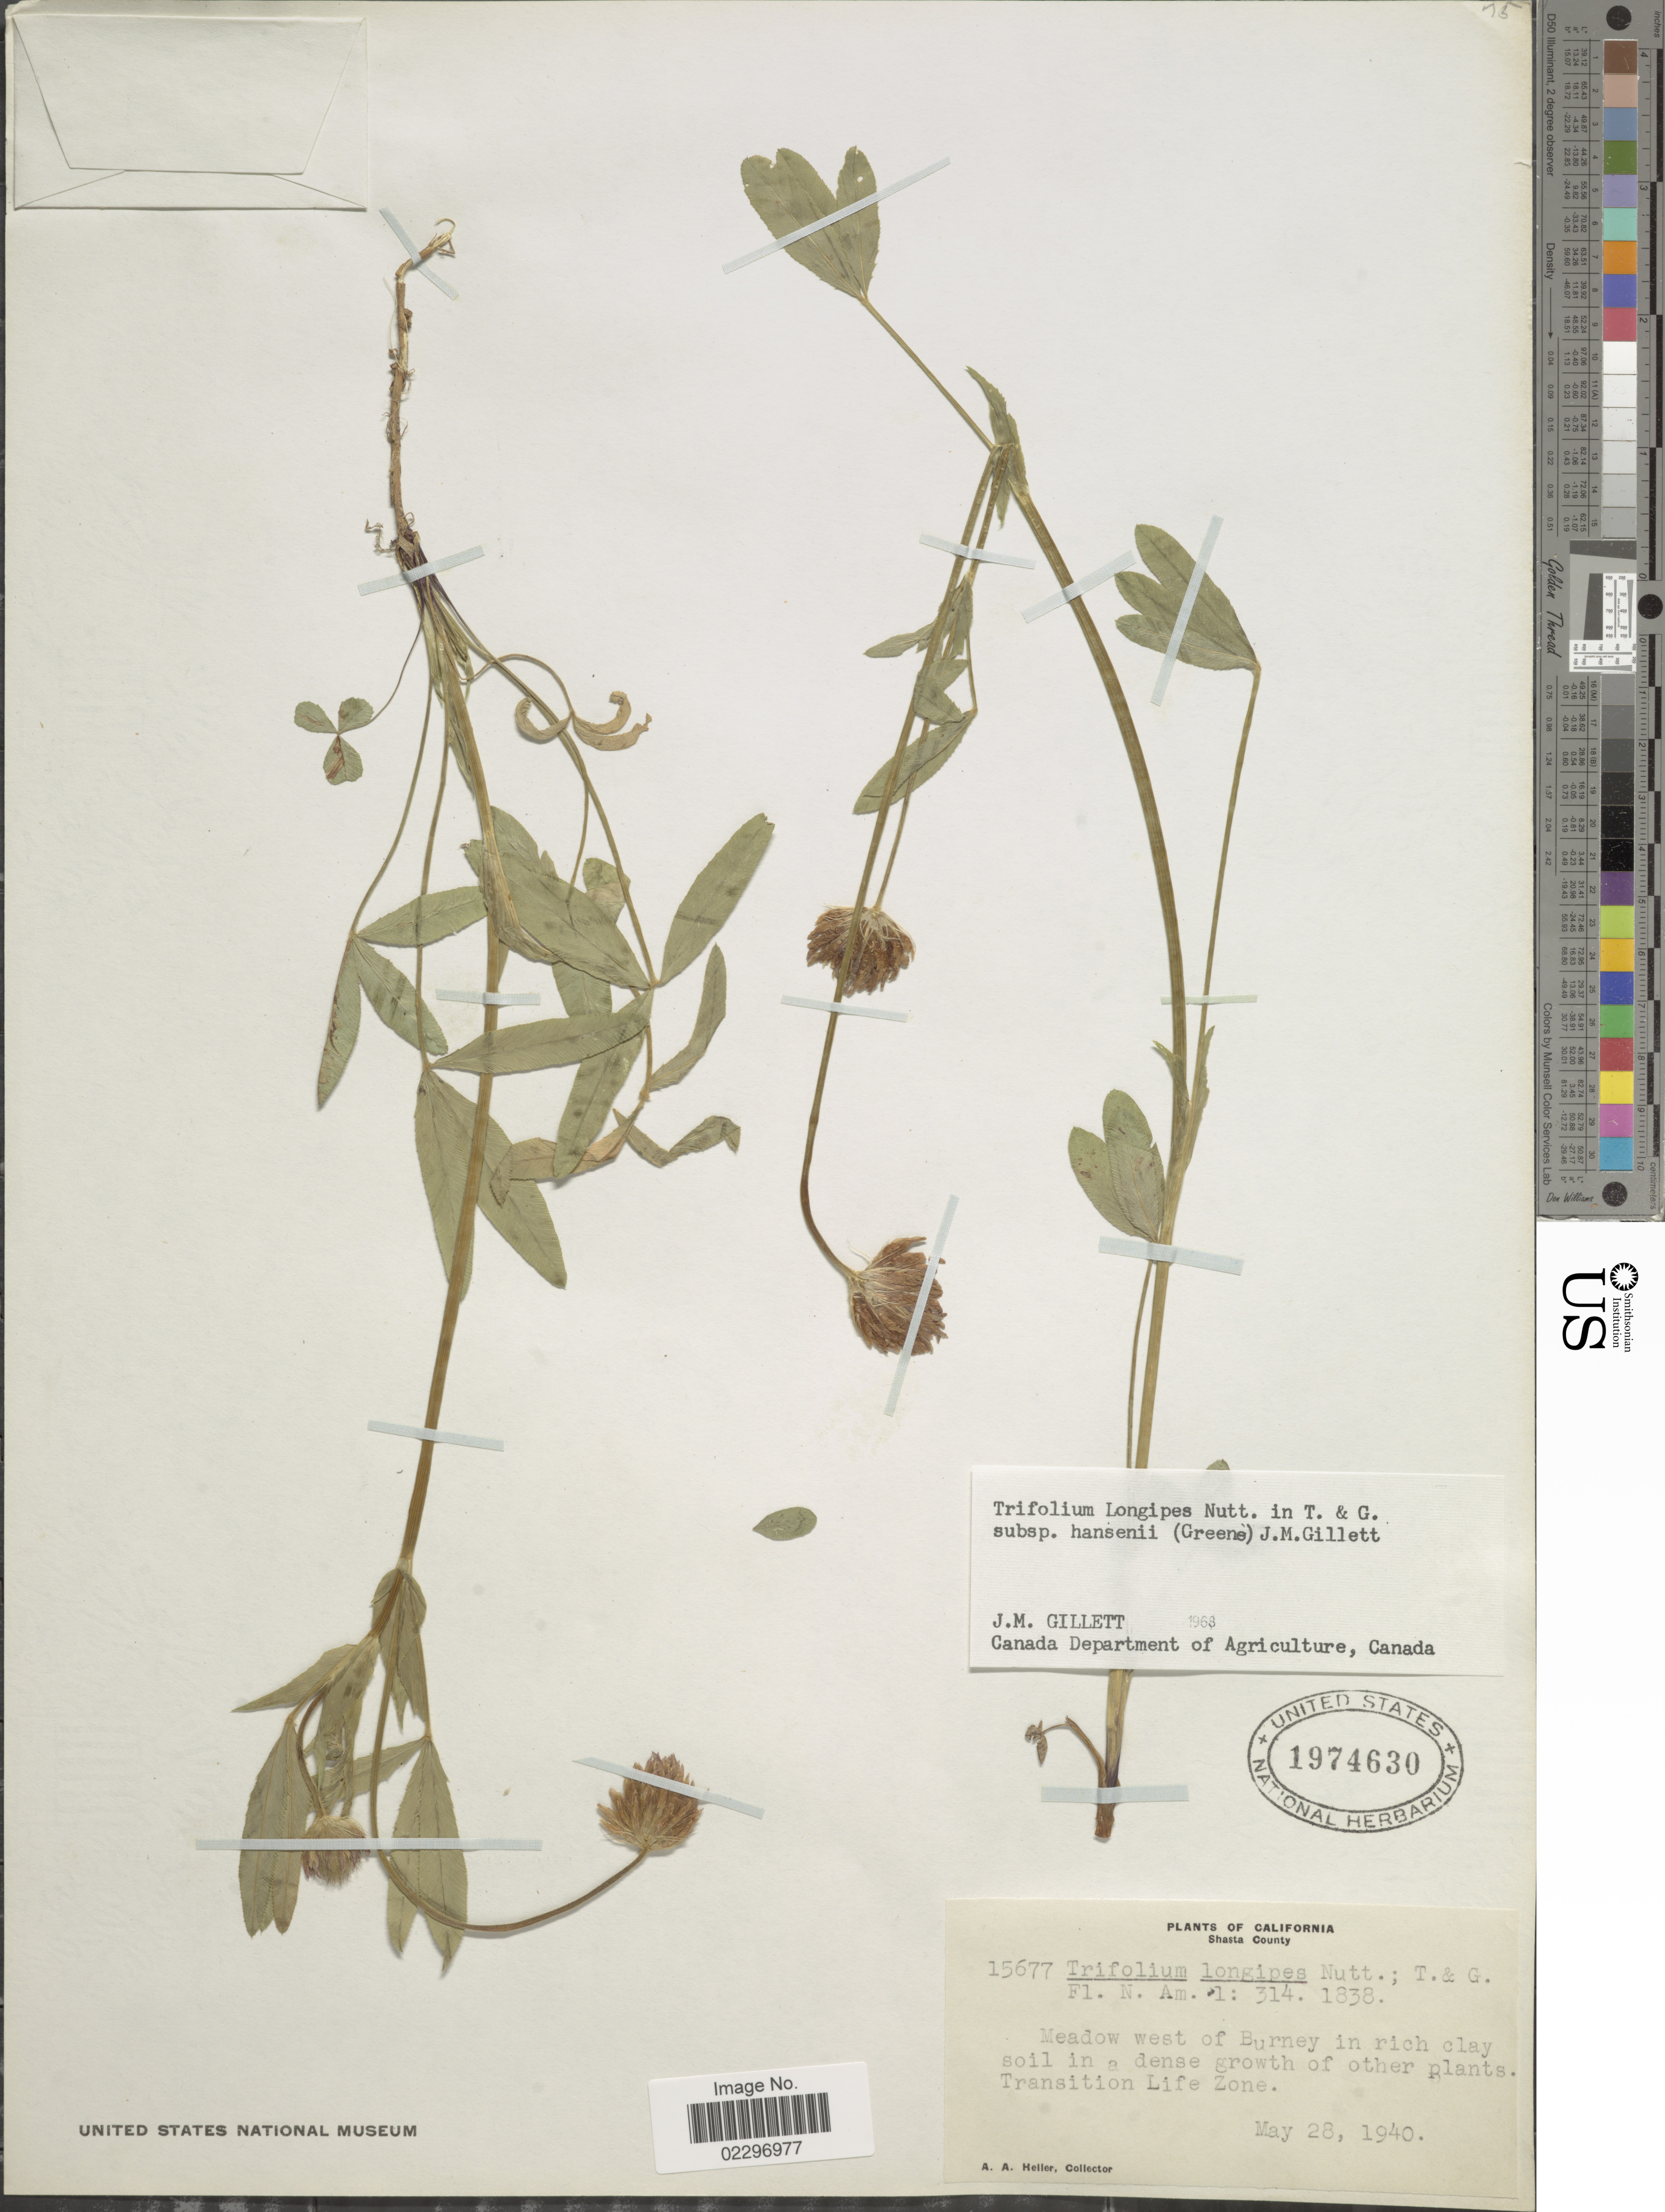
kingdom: Plantae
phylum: Tracheophyta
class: Magnoliopsida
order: Fabales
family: Fabaceae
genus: Trifolium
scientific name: Trifolium longipes subsp. hansenii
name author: (Greene) J.M. Gillett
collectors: A. A. Heller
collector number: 15677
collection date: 1940-05-28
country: United States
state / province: California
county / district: Shasta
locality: Shasta County, Meadow west of Burney in rich clay soil in a dense growth of other plants. Transition Life Zone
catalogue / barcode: US 1974630